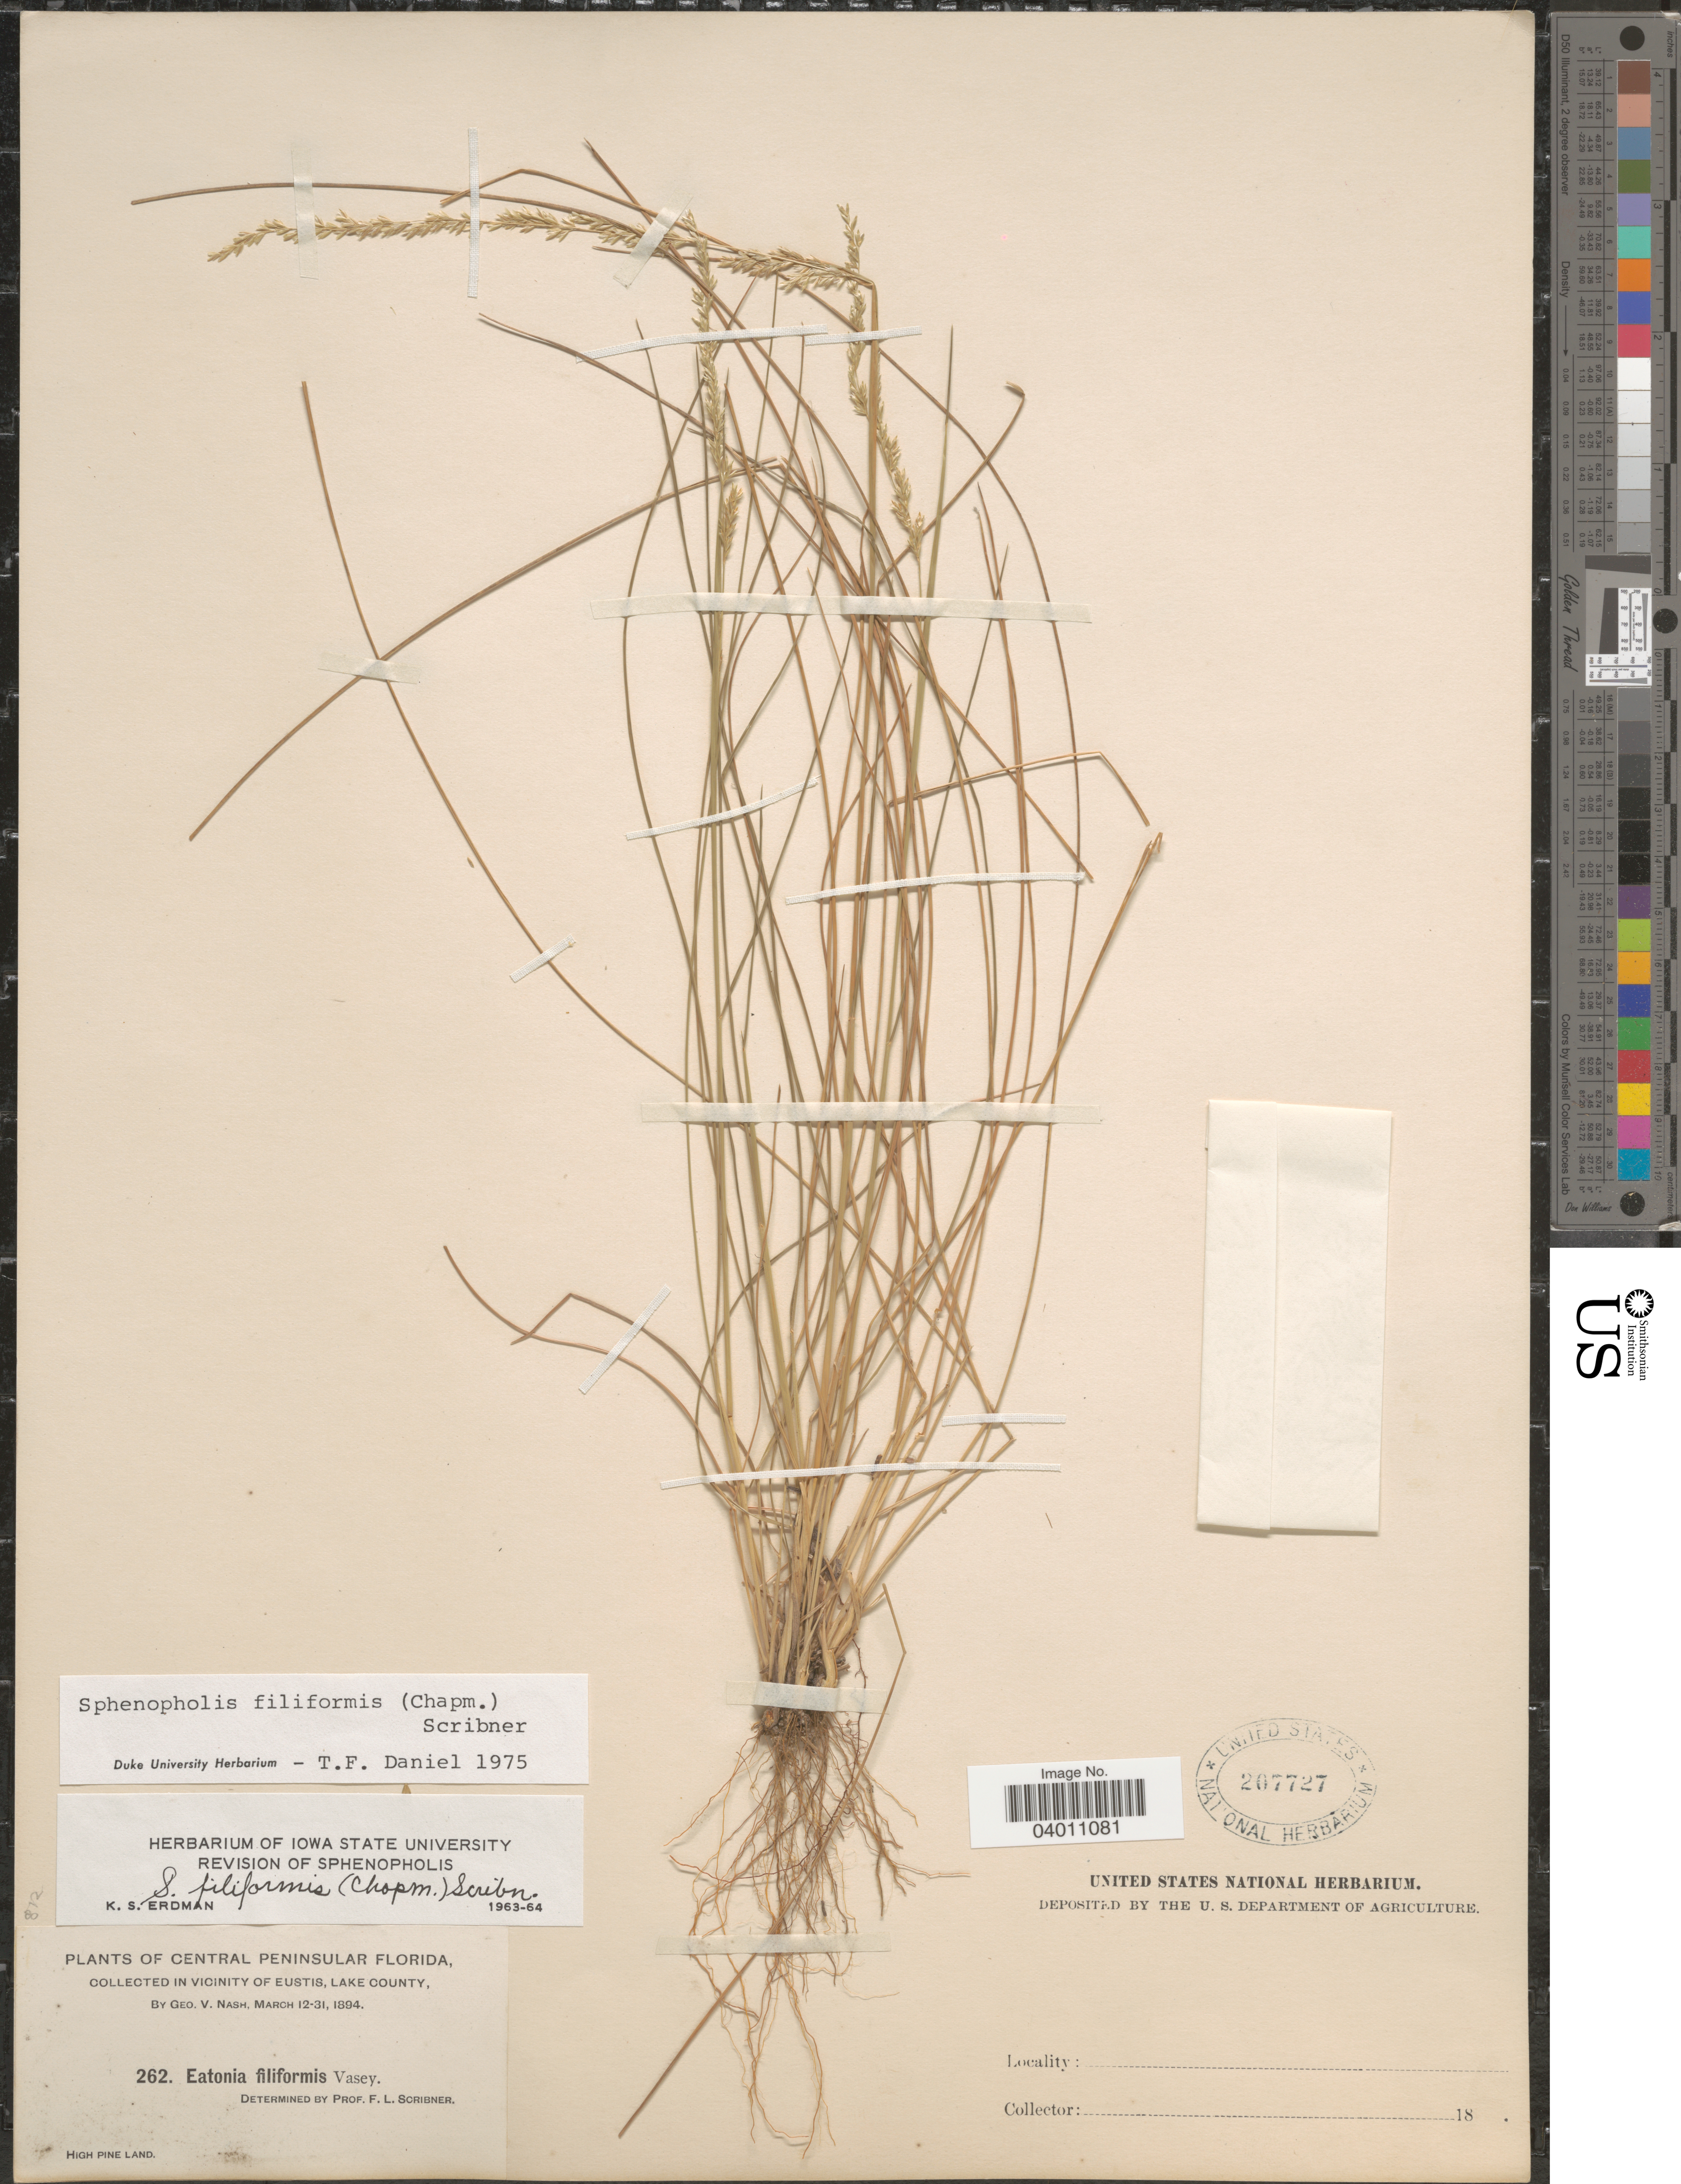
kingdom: Plantae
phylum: Tracheophyta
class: Liliopsida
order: Poales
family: Poaceae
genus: Sphenopholis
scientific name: Sphenopholis filiformis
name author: (Chapm.) Scribn.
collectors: G. V. Nash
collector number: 262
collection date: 1894-03-12/1894-03-31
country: United States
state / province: Florida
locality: Central Peninsular Florida, in vicinity of Eustis, Lake County. High Pine Land.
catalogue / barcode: US 207727